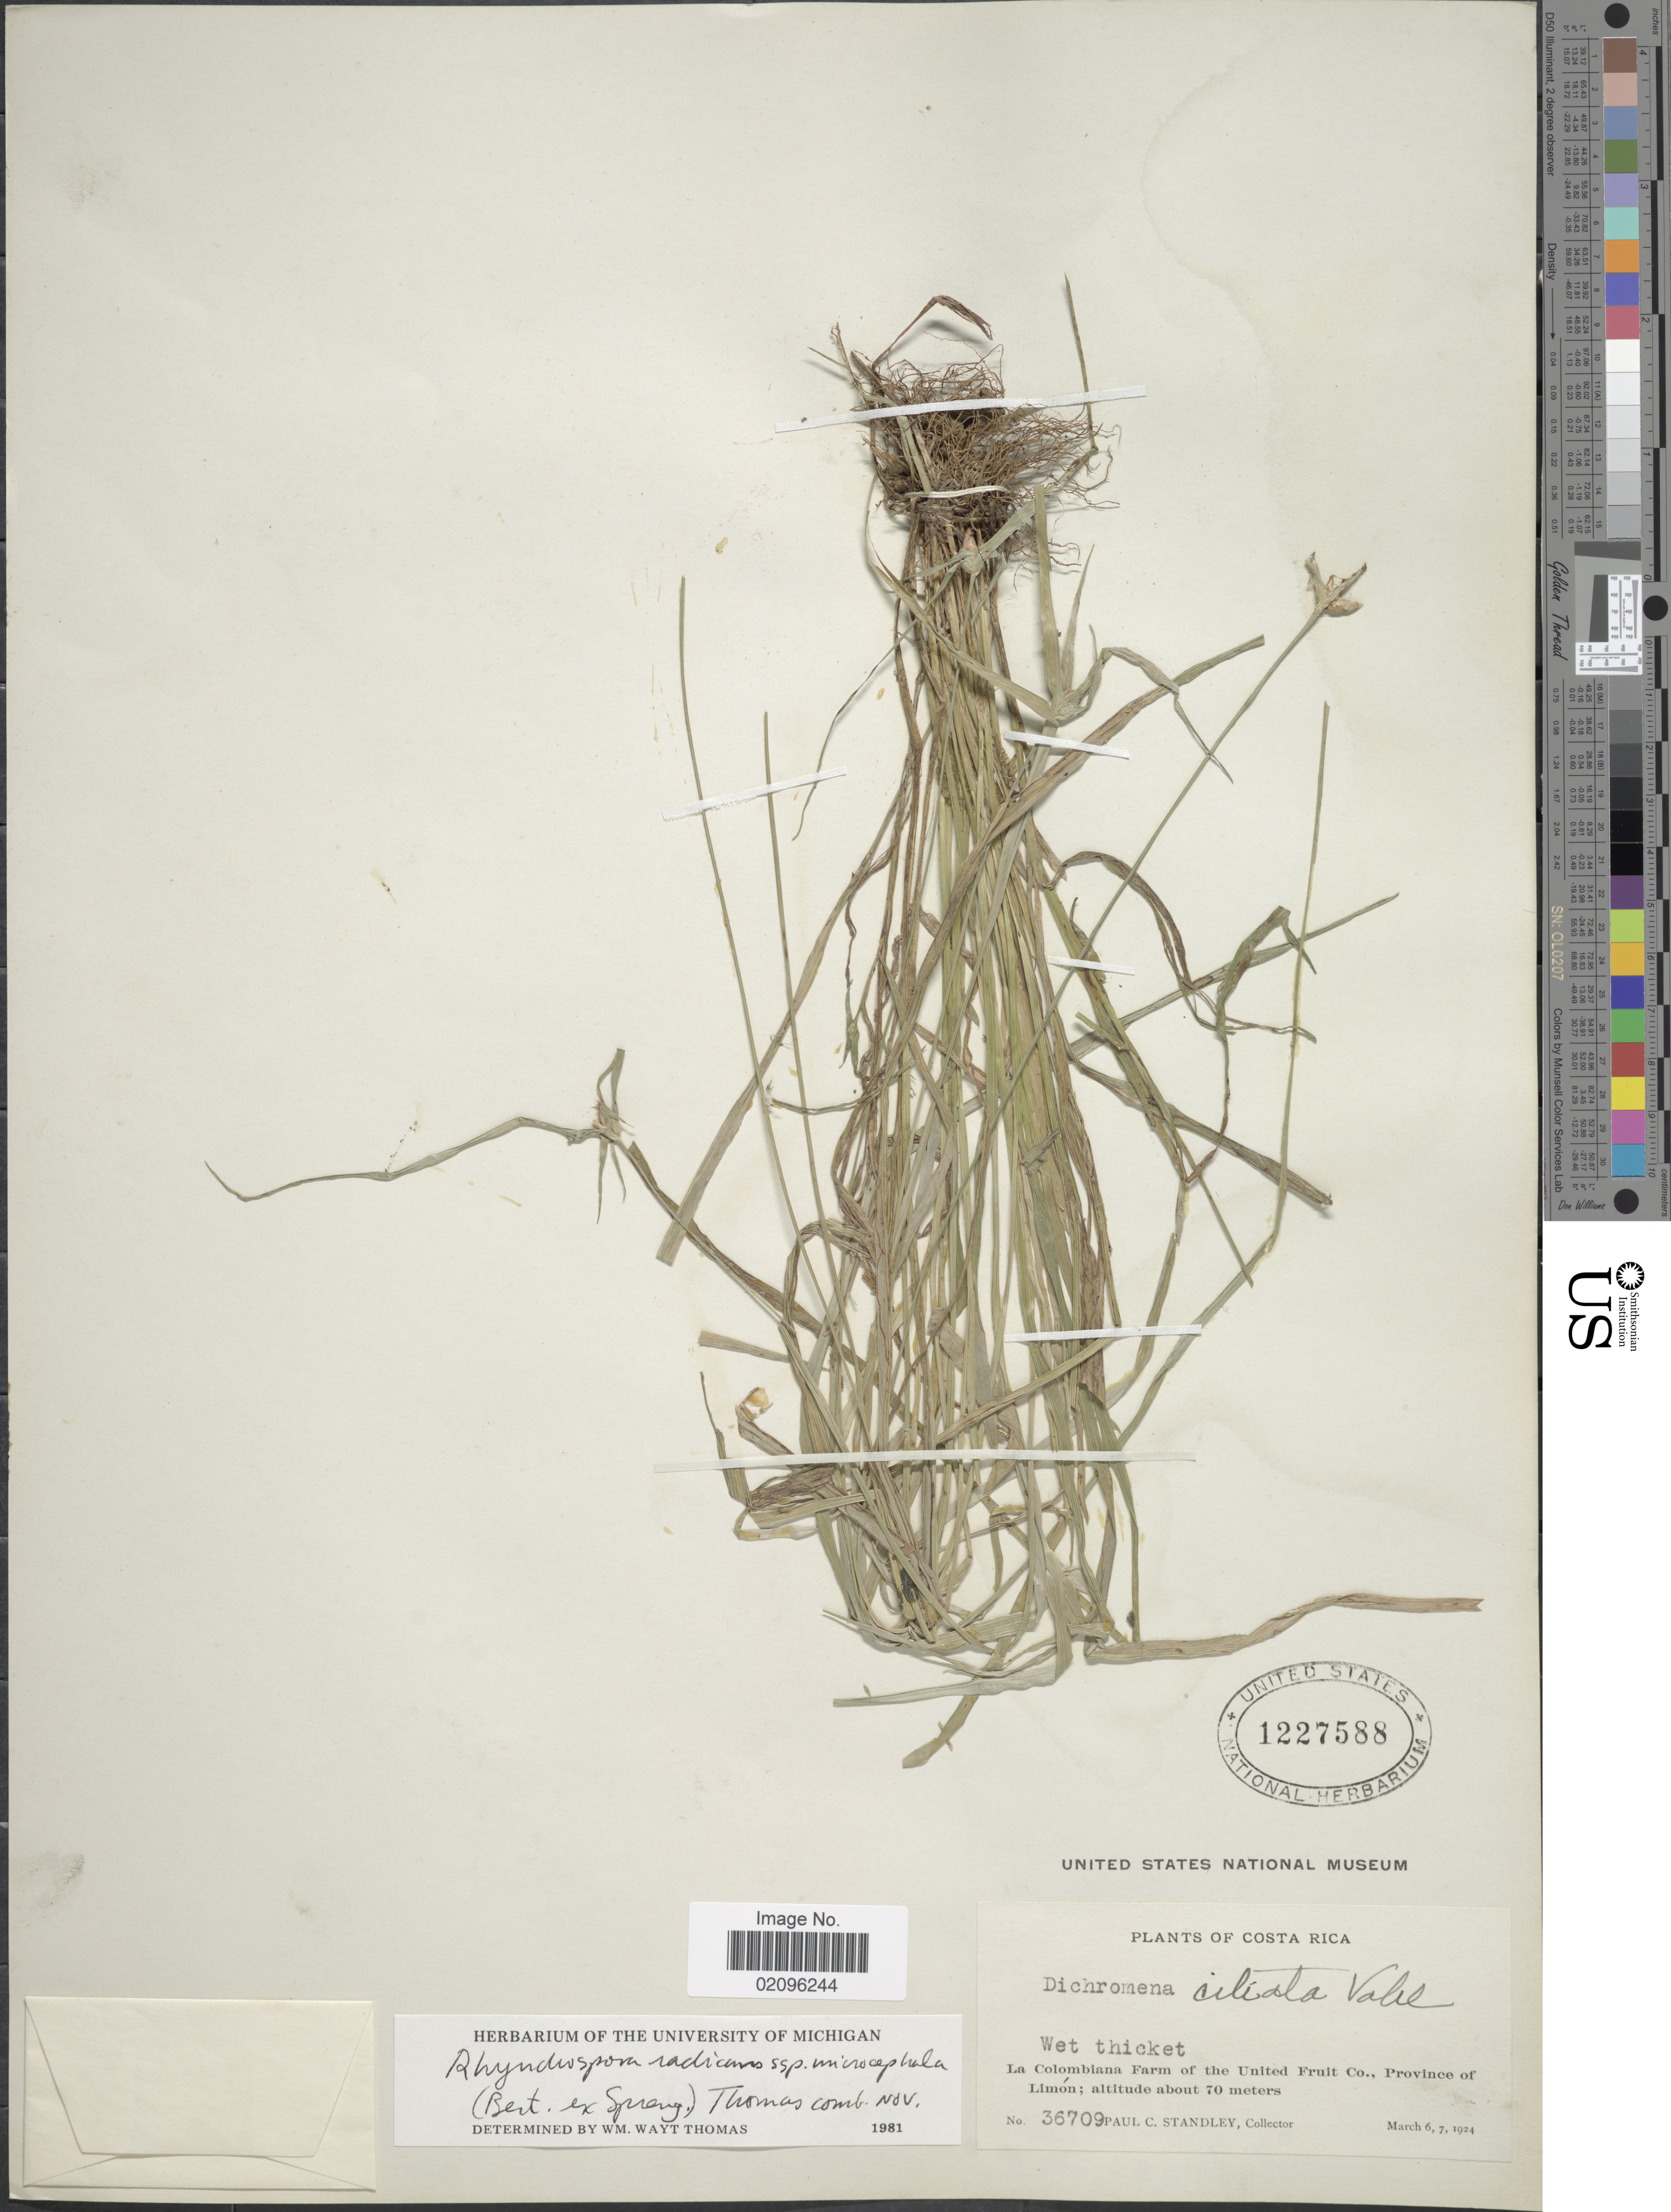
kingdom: Plantae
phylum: Tracheophyta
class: Liliopsida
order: Poales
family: Cyperaceae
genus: Rhynchospora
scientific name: Rhynchospora radicans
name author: (Schltdl. & Cham.) H. Pfeiff.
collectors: P. C. Standley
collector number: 36709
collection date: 1924-03-06/1924-03-07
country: Costa Rica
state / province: Limón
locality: Wet thicket, La Colombiana Farm of the United Fruit Co.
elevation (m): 70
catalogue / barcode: US 1227588